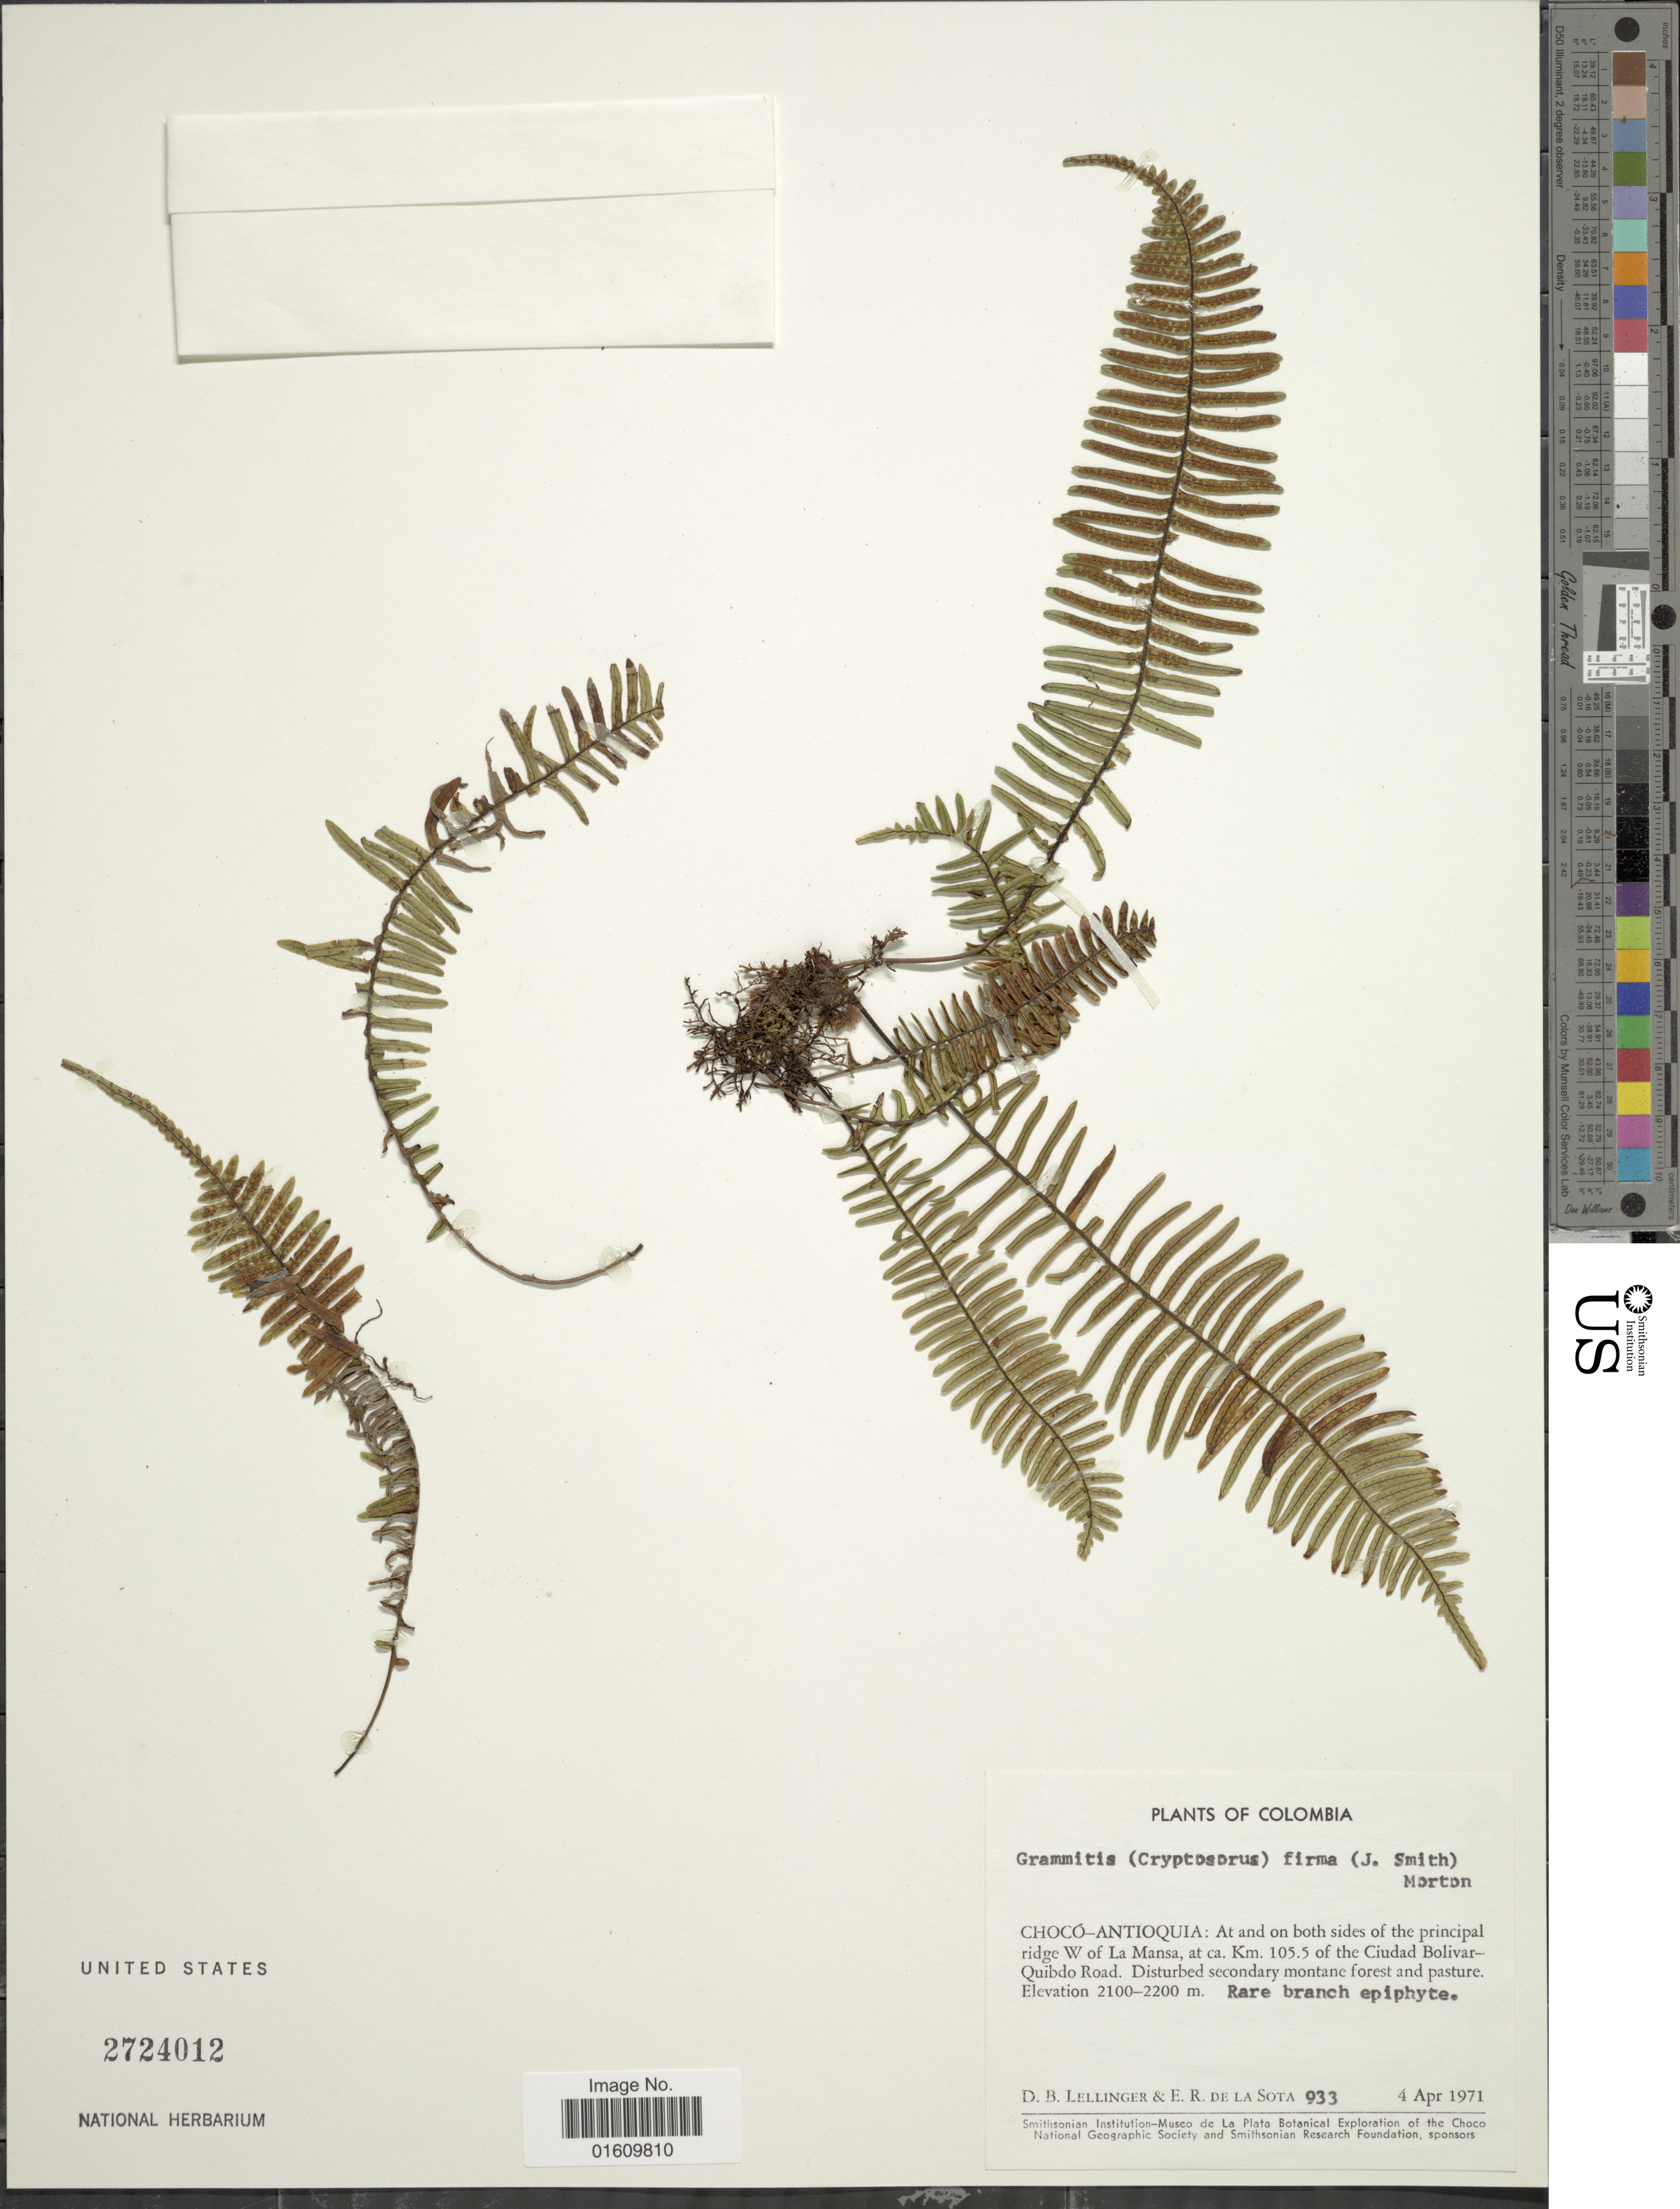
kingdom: Plantae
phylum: Tracheophyta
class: Polypodiopsida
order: Polypodiales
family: Polypodiaceae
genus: Melpomene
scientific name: Melpomene firma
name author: (J. Sm.) A.R. Sm. & R.C. Moran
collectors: D. B. Lellinger & E. R. de la Sota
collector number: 933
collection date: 1971-04-04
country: Colombia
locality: Choco - Antioquia: At and on borth sides of the principal ridge W of La Mansa, at a Km 105.5 of the Ciudad Bolivar Quibdo Road.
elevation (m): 2100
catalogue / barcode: US 2724012